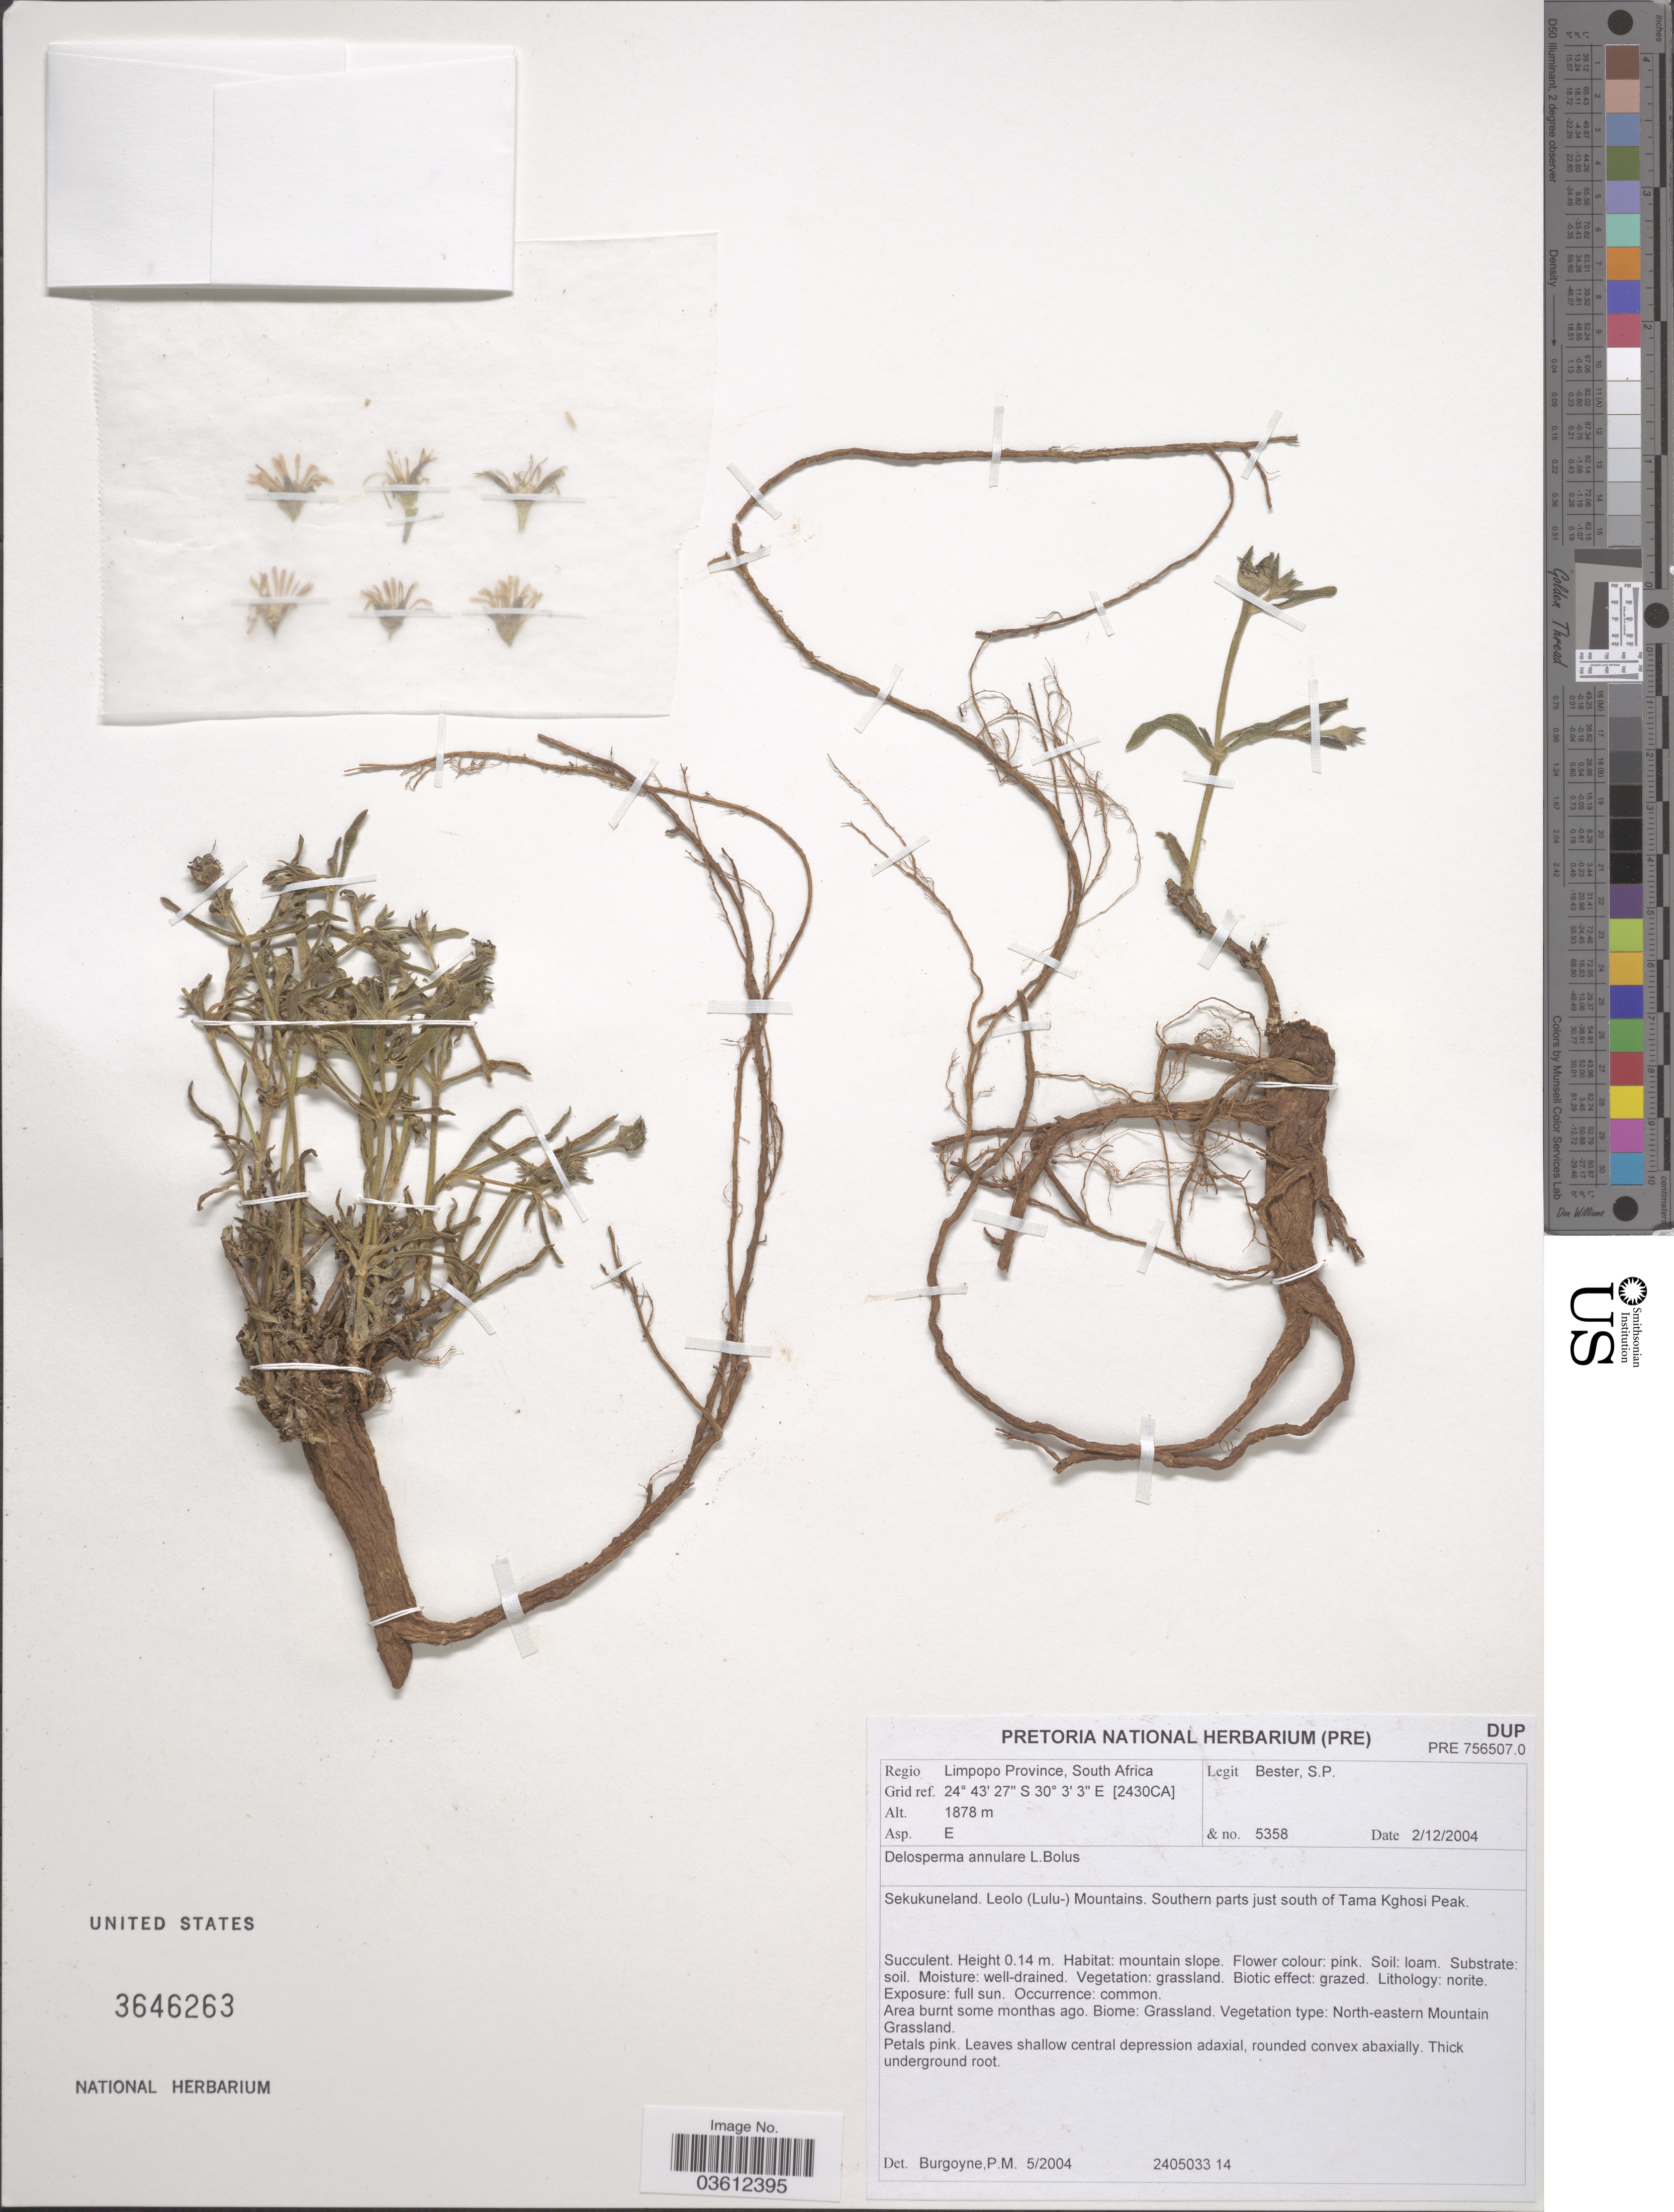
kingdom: Plantae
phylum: Tracheophyta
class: Magnoliopsida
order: Caryophyllales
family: Aizoaceae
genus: Delosperma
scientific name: Delosperma annulare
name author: L. Bolus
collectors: S. Bester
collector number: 5358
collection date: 2004-12-02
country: South Africa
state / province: Limpopo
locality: Regio Limpopo Province. Grid ref. [2430CA]. Sekukuneland. Leolo (Lulu-) Mountains. Southern parts just south of Tama Kghosi Peak.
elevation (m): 1878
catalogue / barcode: US 3646263